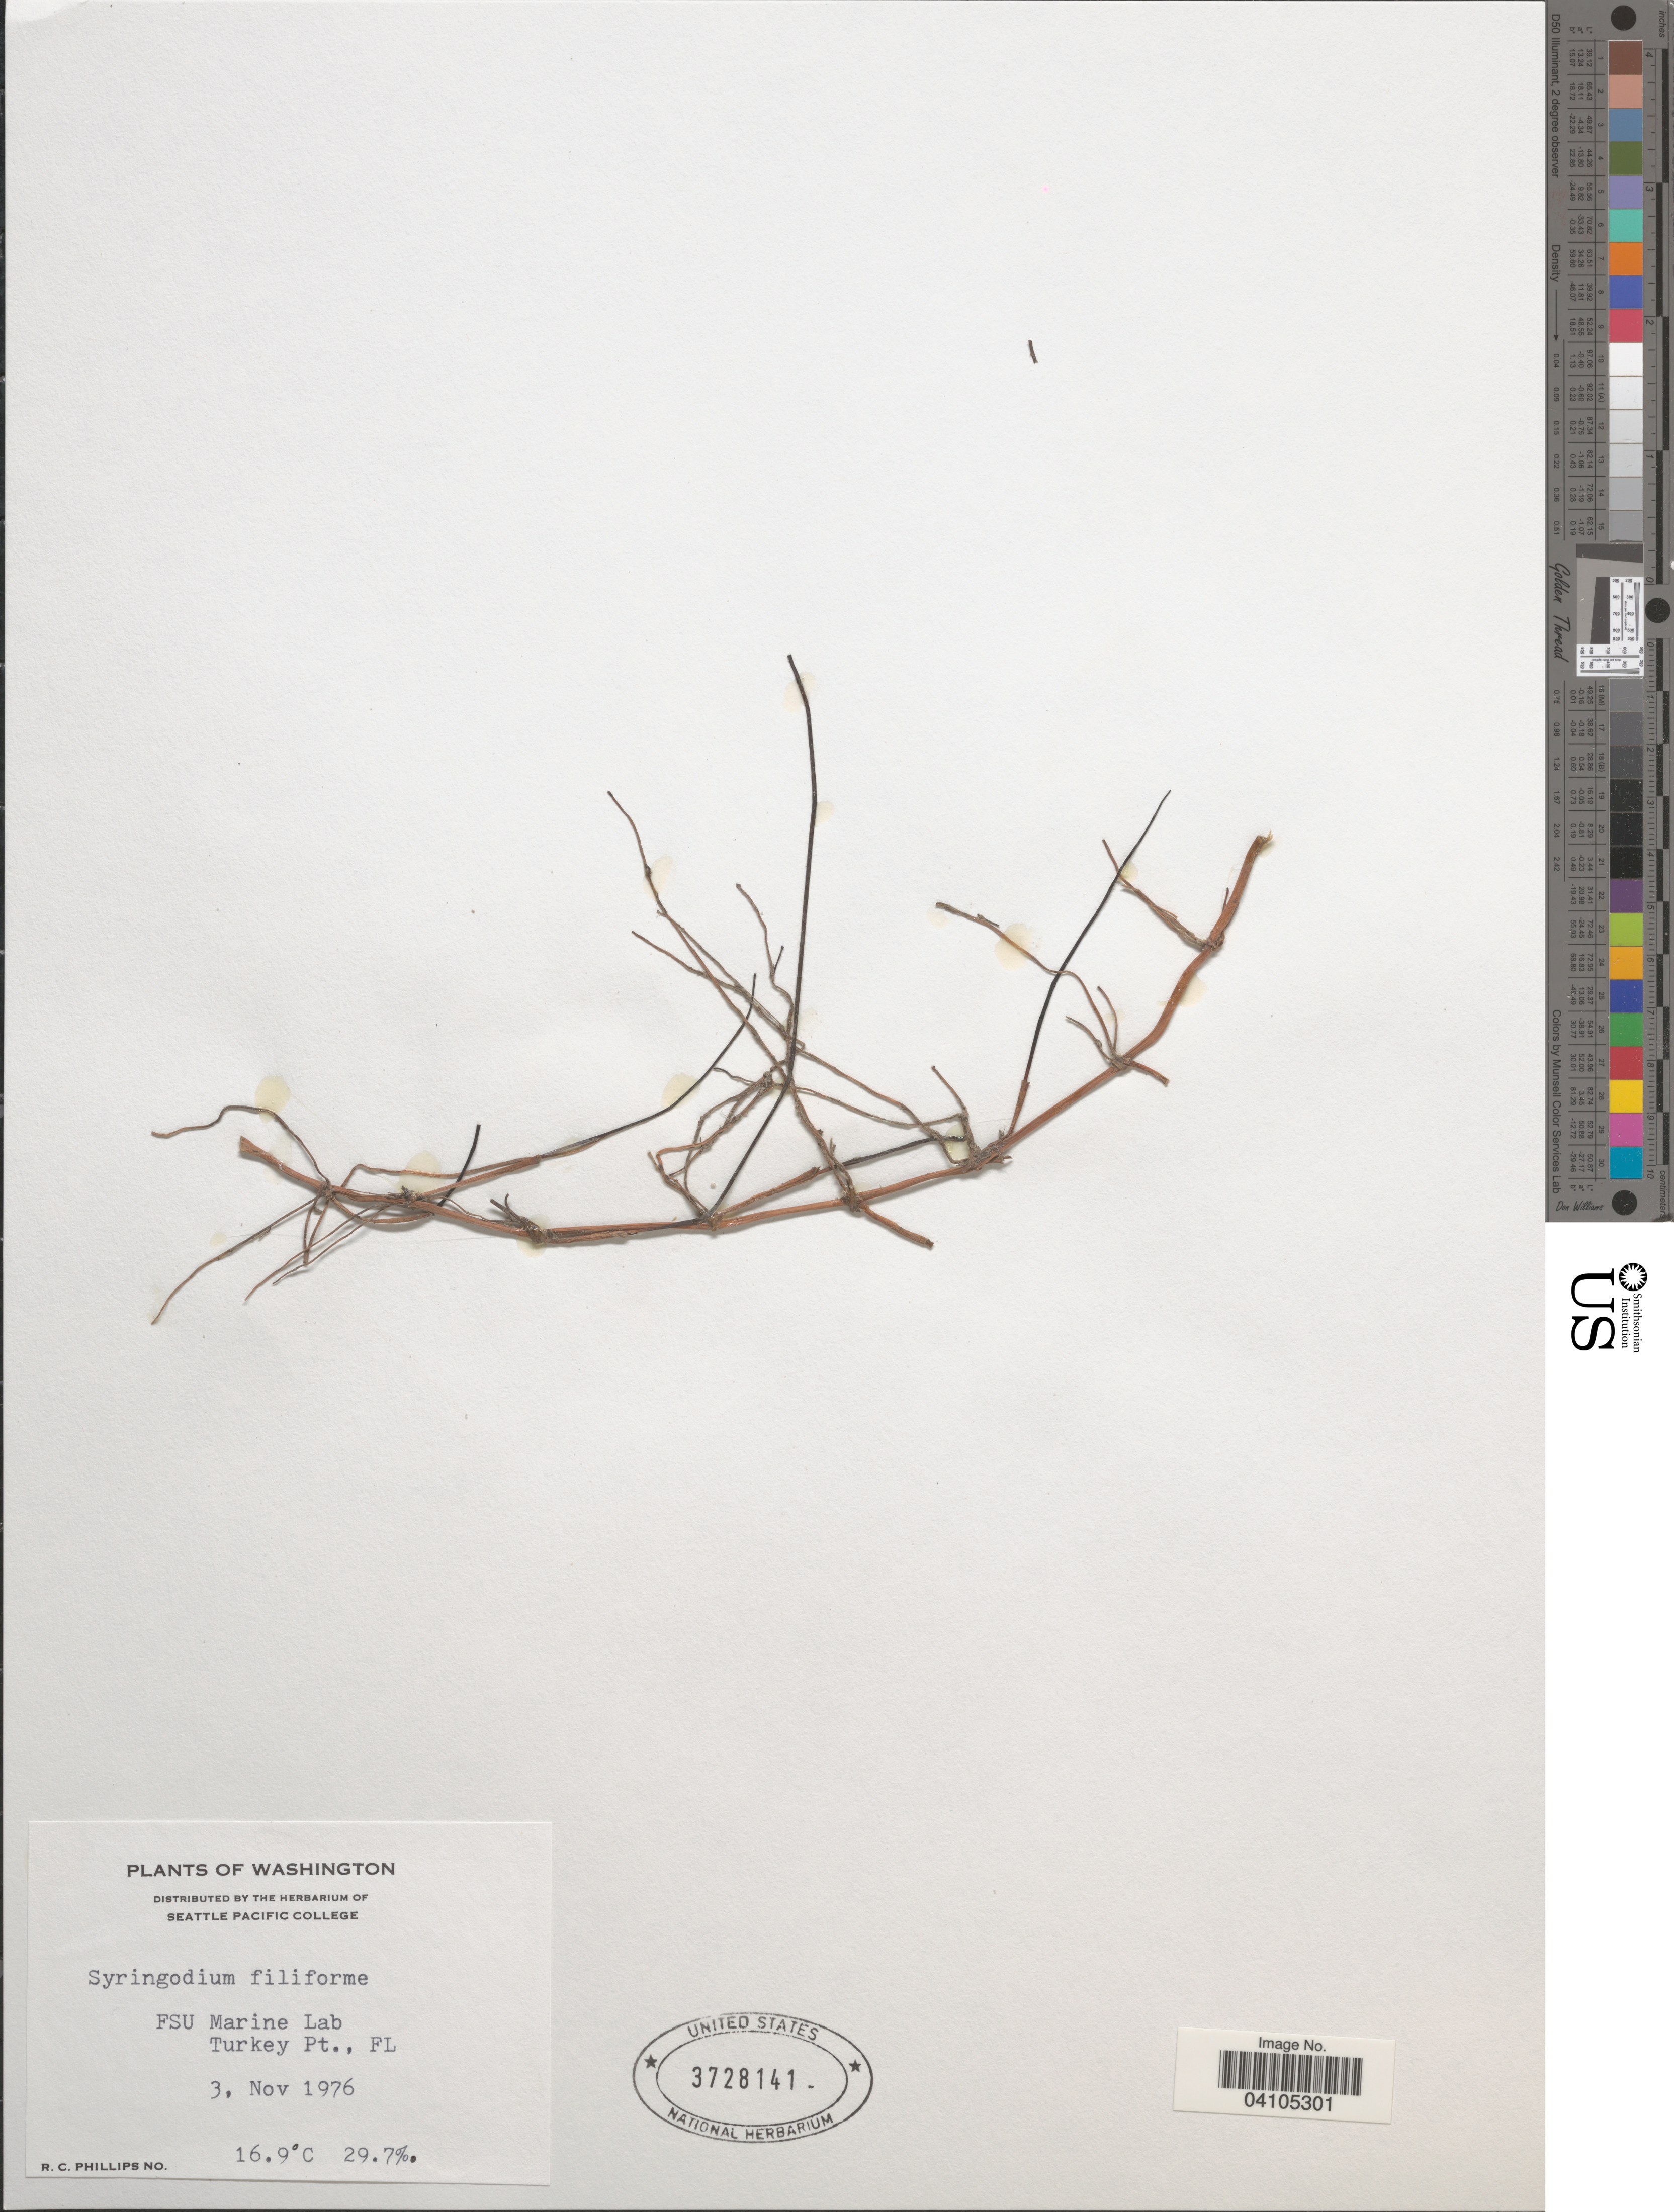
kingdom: Plantae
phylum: Tracheophyta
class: Liliopsida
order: Alismatales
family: Cymodoceaceae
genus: Syringodium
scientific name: Syringodium filiforme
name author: Kütz.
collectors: R. C. Phillips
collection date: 1976-11-03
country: United States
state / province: Florida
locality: FSU Marine Lab. Turkey Pt.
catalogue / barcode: US 3728141